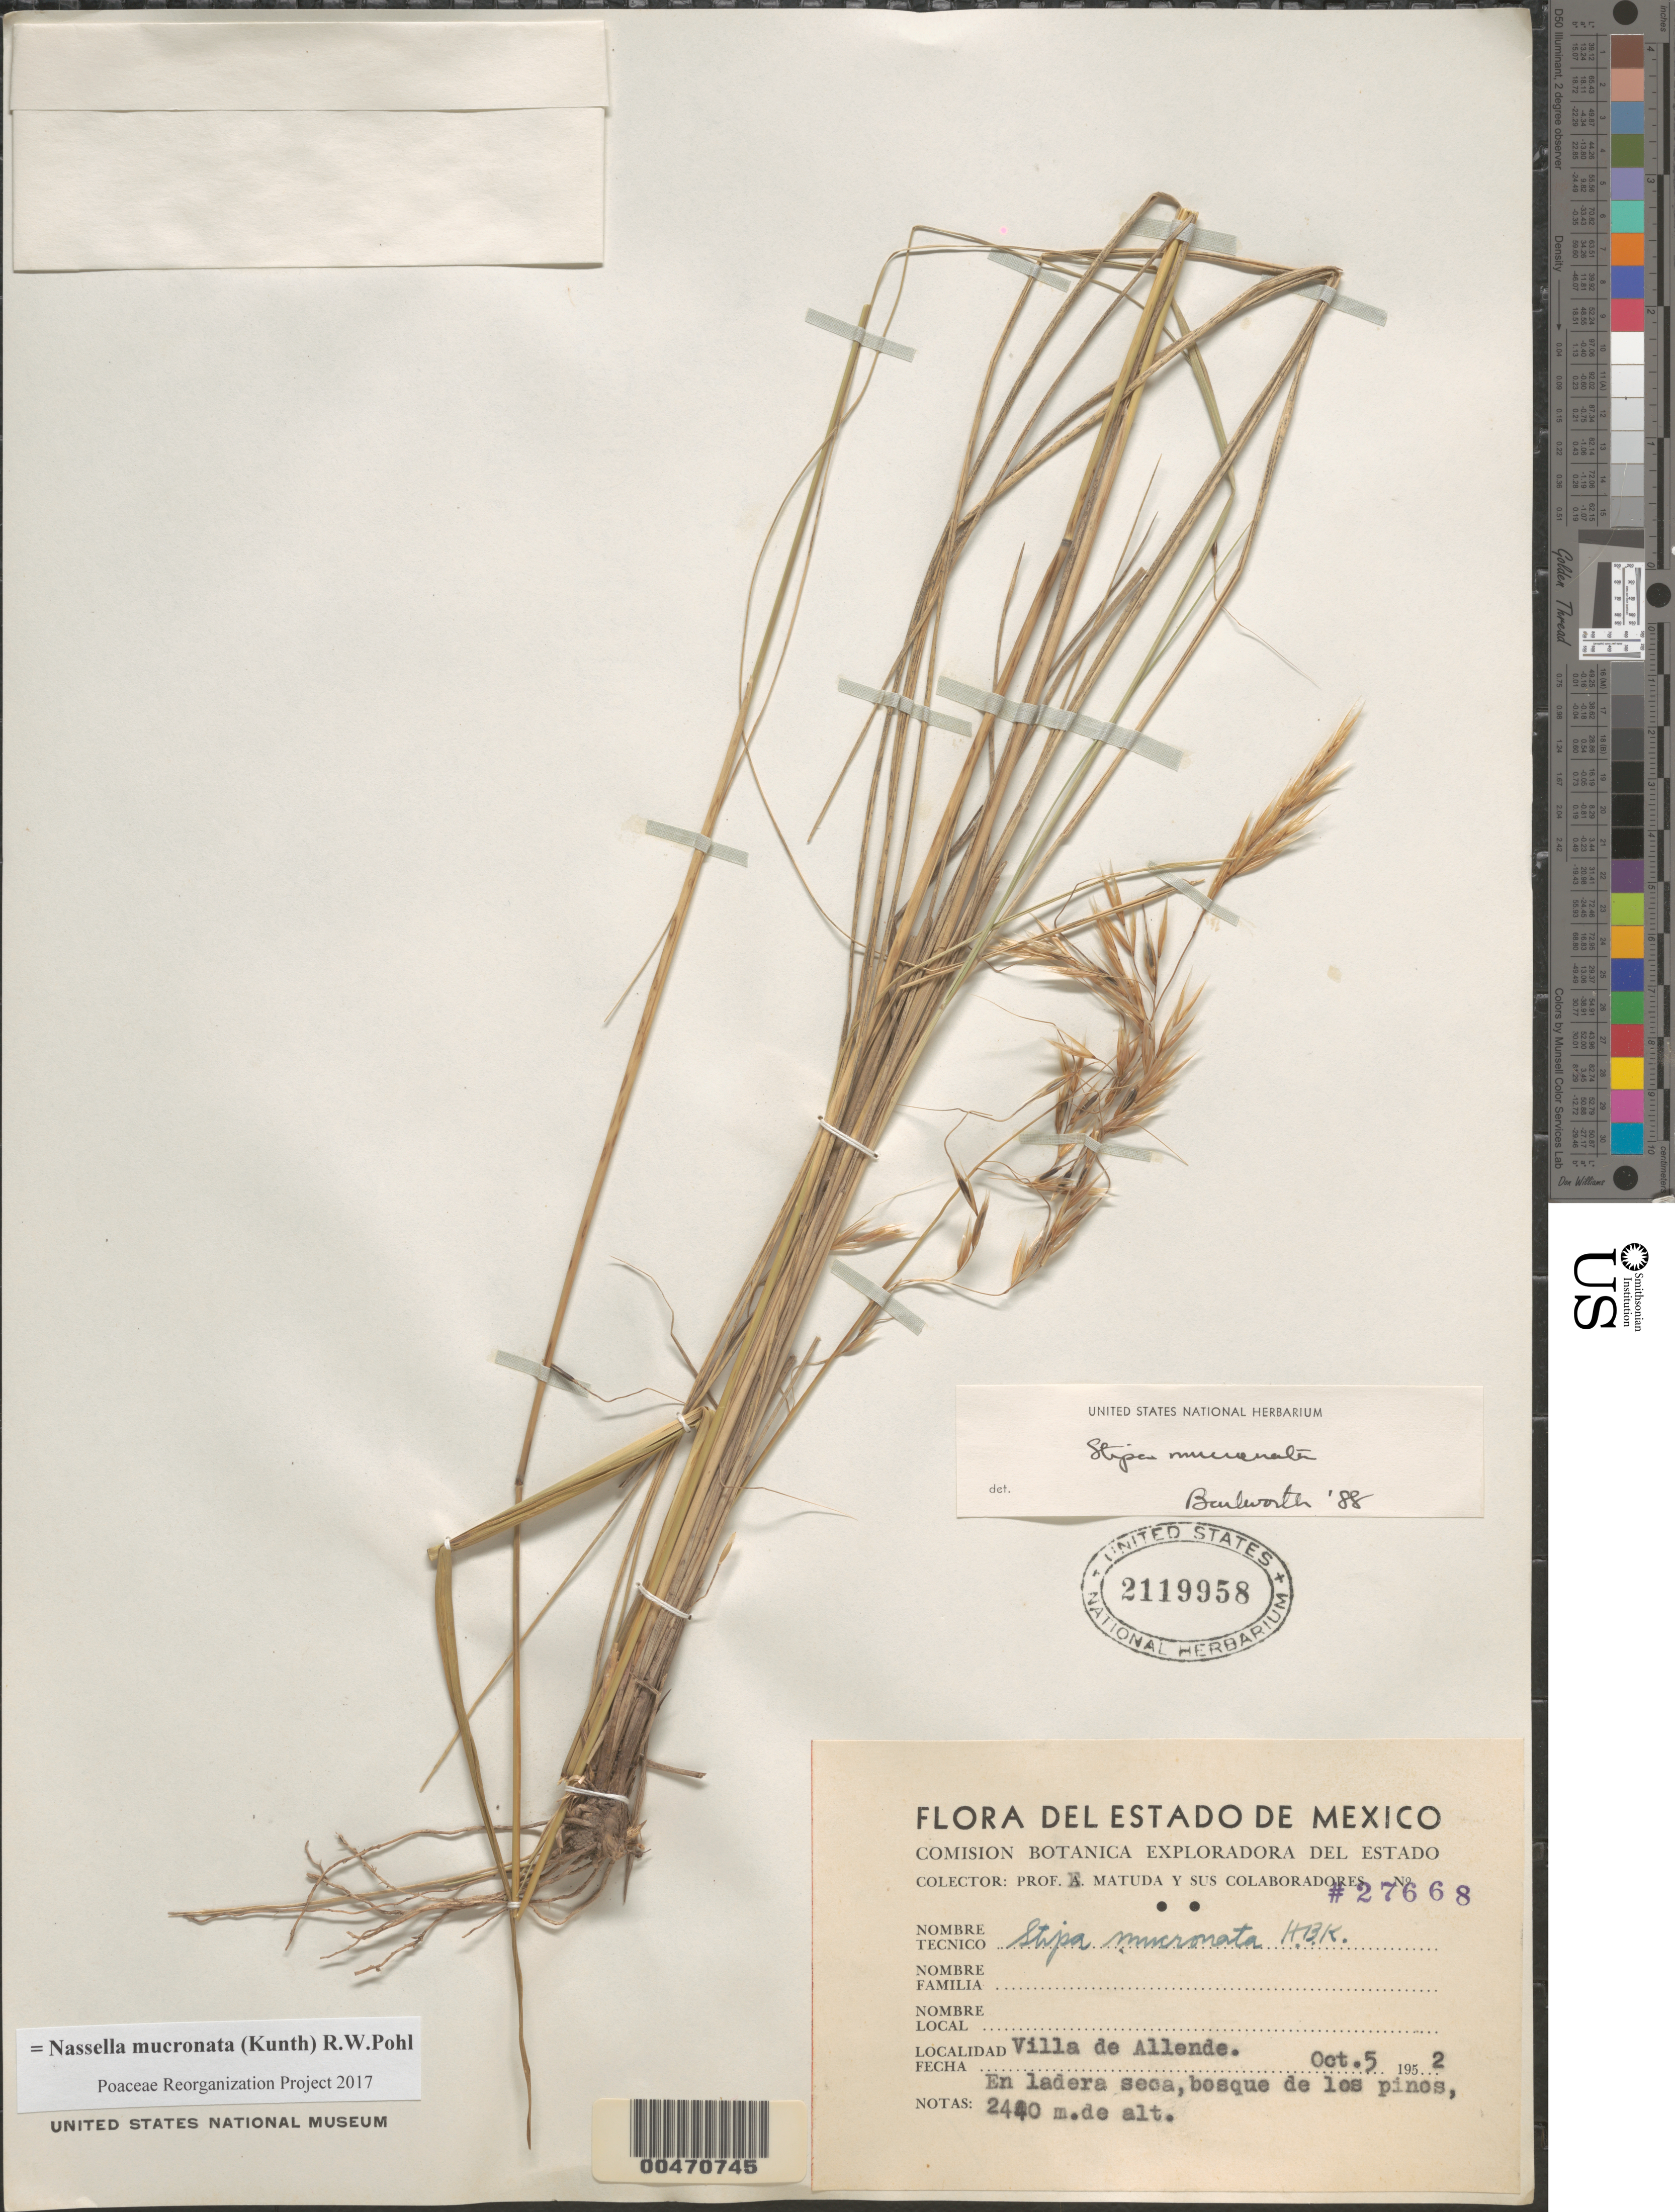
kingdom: Plantae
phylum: Tracheophyta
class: Liliopsida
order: Poales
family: Poaceae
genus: Nassella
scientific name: Nassella mucronata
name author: (Kunth) R.W. Pohl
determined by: Poaceae Reorganization Project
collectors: E. Matuda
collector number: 27668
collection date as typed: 5 Oct 1952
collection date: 1952-10-05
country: Mexico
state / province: México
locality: Villa de Allende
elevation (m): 2440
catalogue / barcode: US 2119958